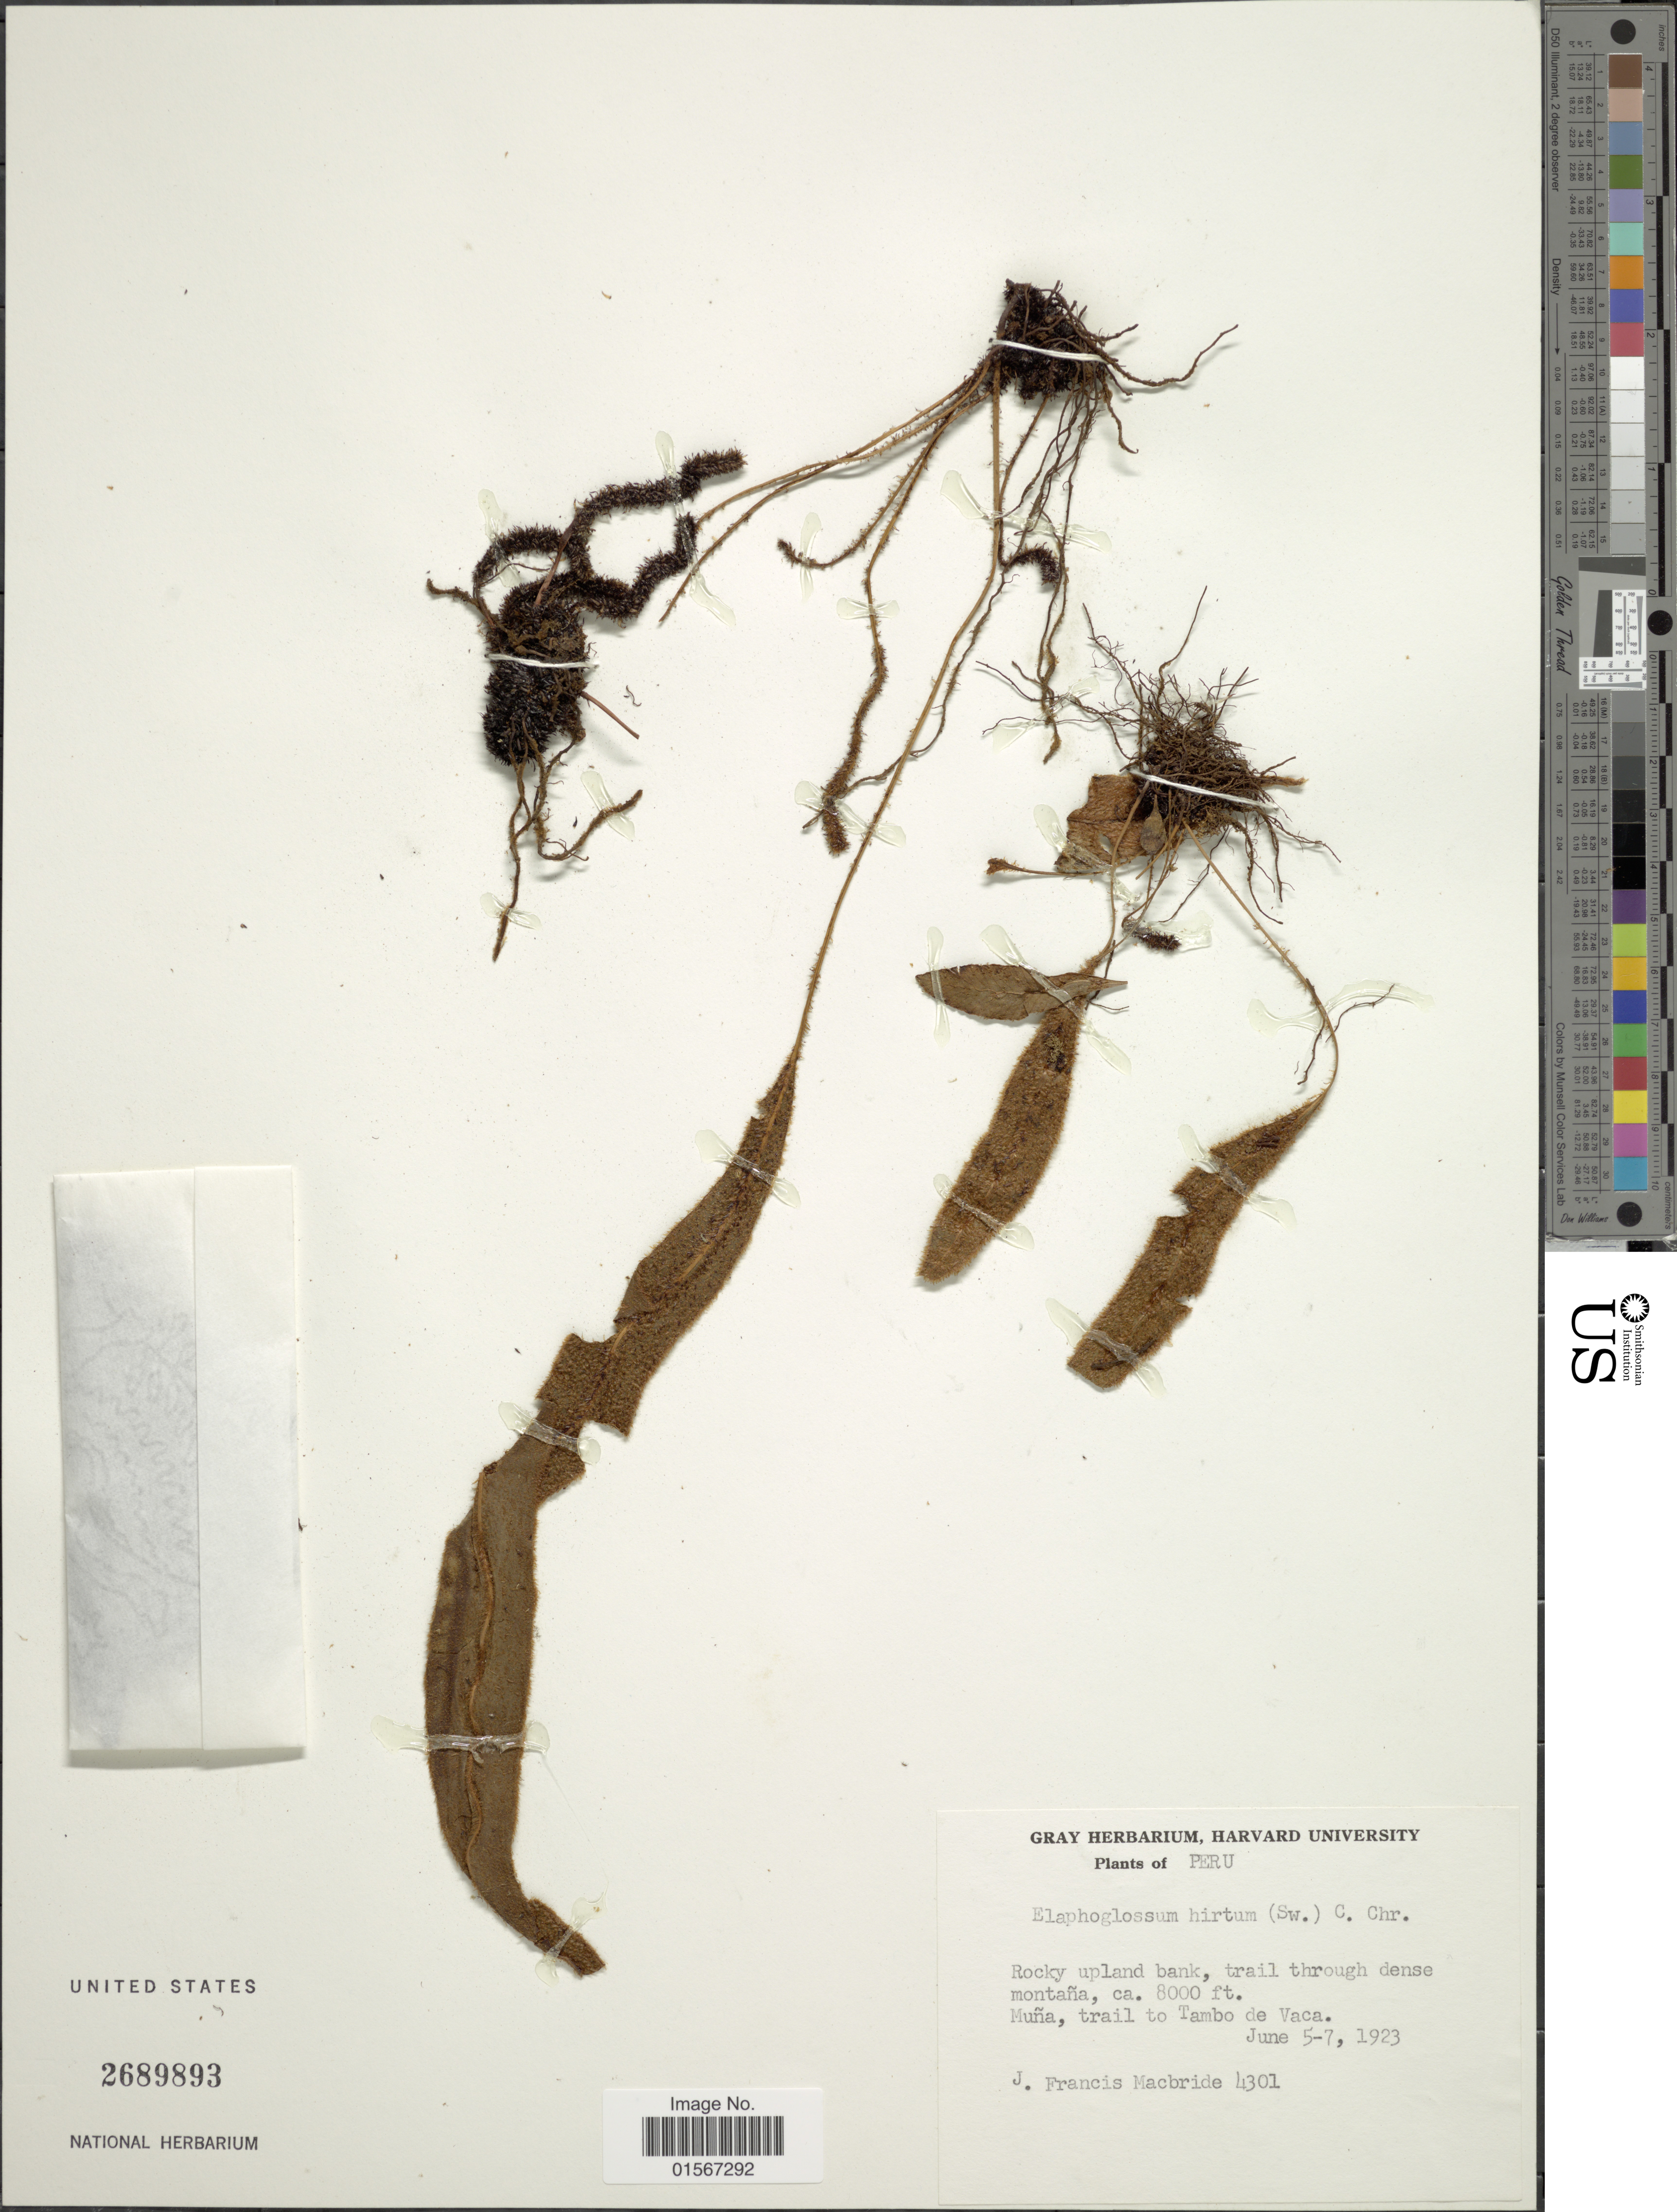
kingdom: Plantae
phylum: Tracheophyta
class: Polypodiopsida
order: Polypodiales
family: Dryopteridaceae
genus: Elaphoglossum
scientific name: Elaphoglossum paleaceum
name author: (Hook. & Grev.) Sledge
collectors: J. F. Macbride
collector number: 4301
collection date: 1923-06-05/1923-06-07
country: Peru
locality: Peru, Rocky upand bank, trail through dense montaña, Muña, trail to Tambo de Vaca.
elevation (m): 2438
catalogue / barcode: US 2689893